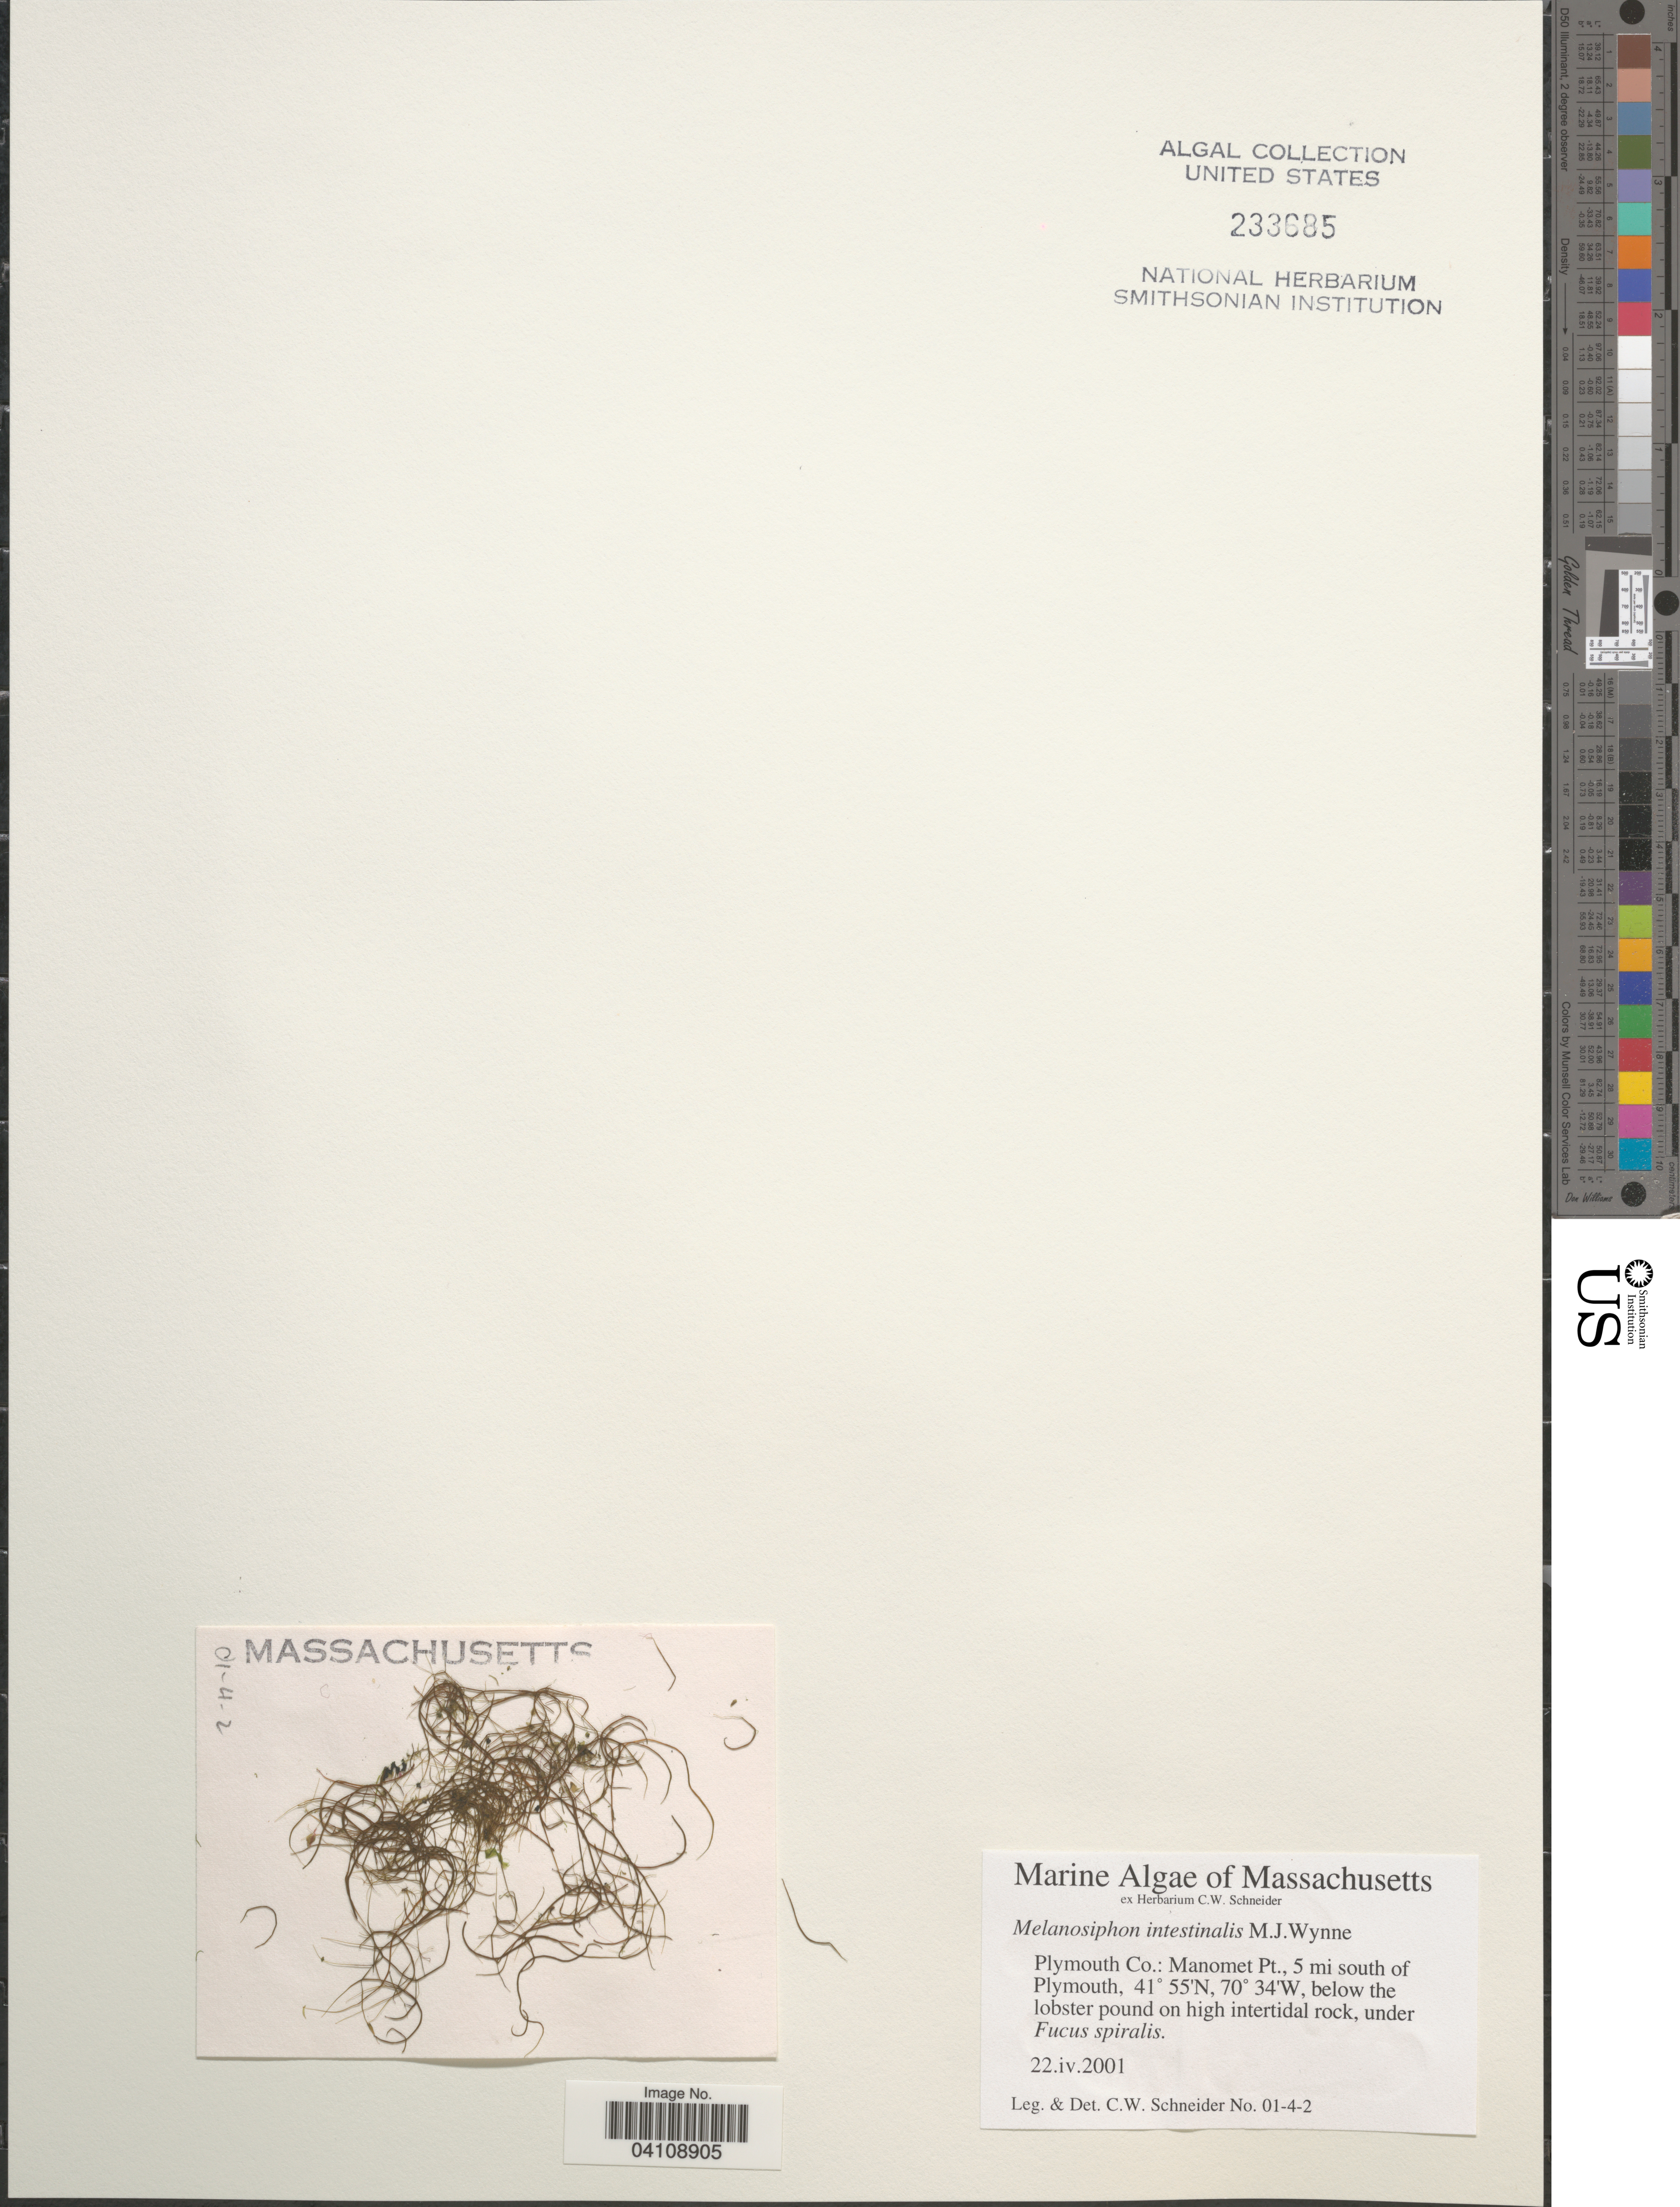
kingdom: Chromista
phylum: Ochrophyta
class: Phaeophyceae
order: Dictyosiphonales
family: Punctariaceae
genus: Melanosiphon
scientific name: Melanosiphon intestinalis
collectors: C. W.Schneider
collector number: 01-4-2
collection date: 2001-04-22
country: United States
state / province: Massachusetts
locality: Plymouth Co.: Manomet Pt., 5 mi south of Plymouth.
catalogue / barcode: US 233685